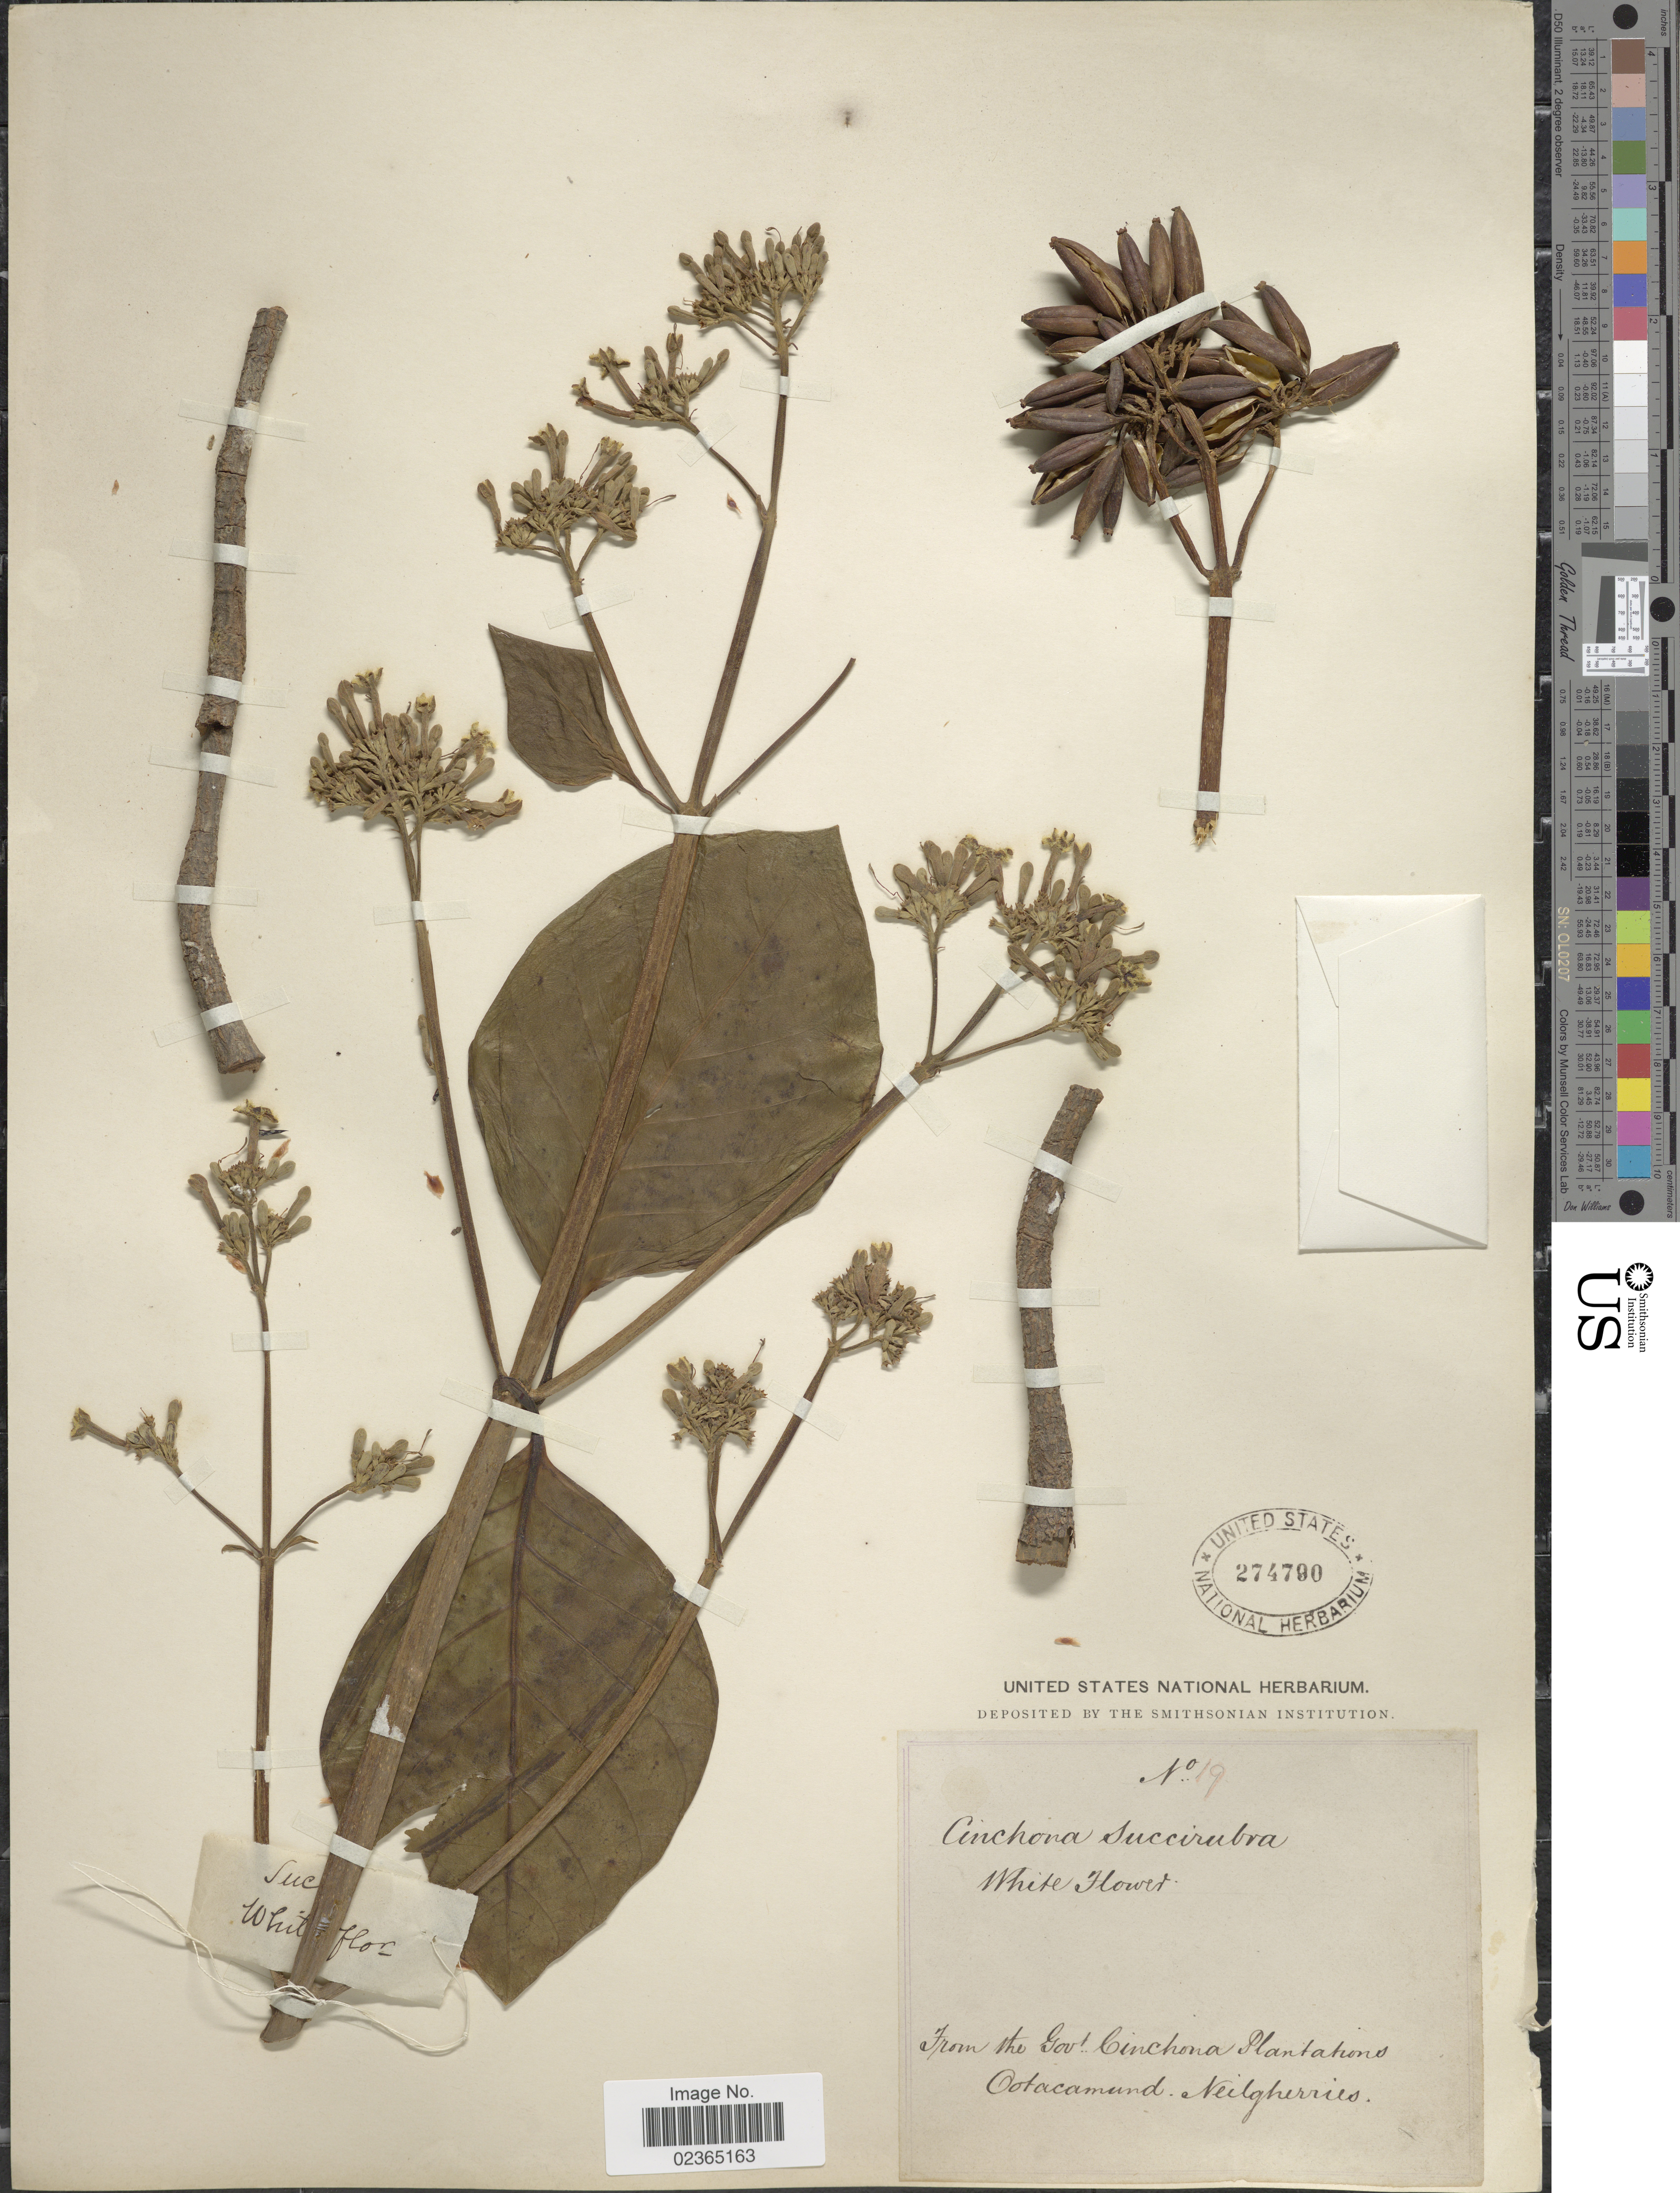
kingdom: Plantae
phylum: Tracheophyta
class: Magnoliopsida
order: Gentianales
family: Rubiaceae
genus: Cinchona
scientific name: Cinchona succirubra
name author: Pav.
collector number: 19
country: India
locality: Govt. Cinchona Plantations Ootacamund Neilgherries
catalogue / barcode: US 274700